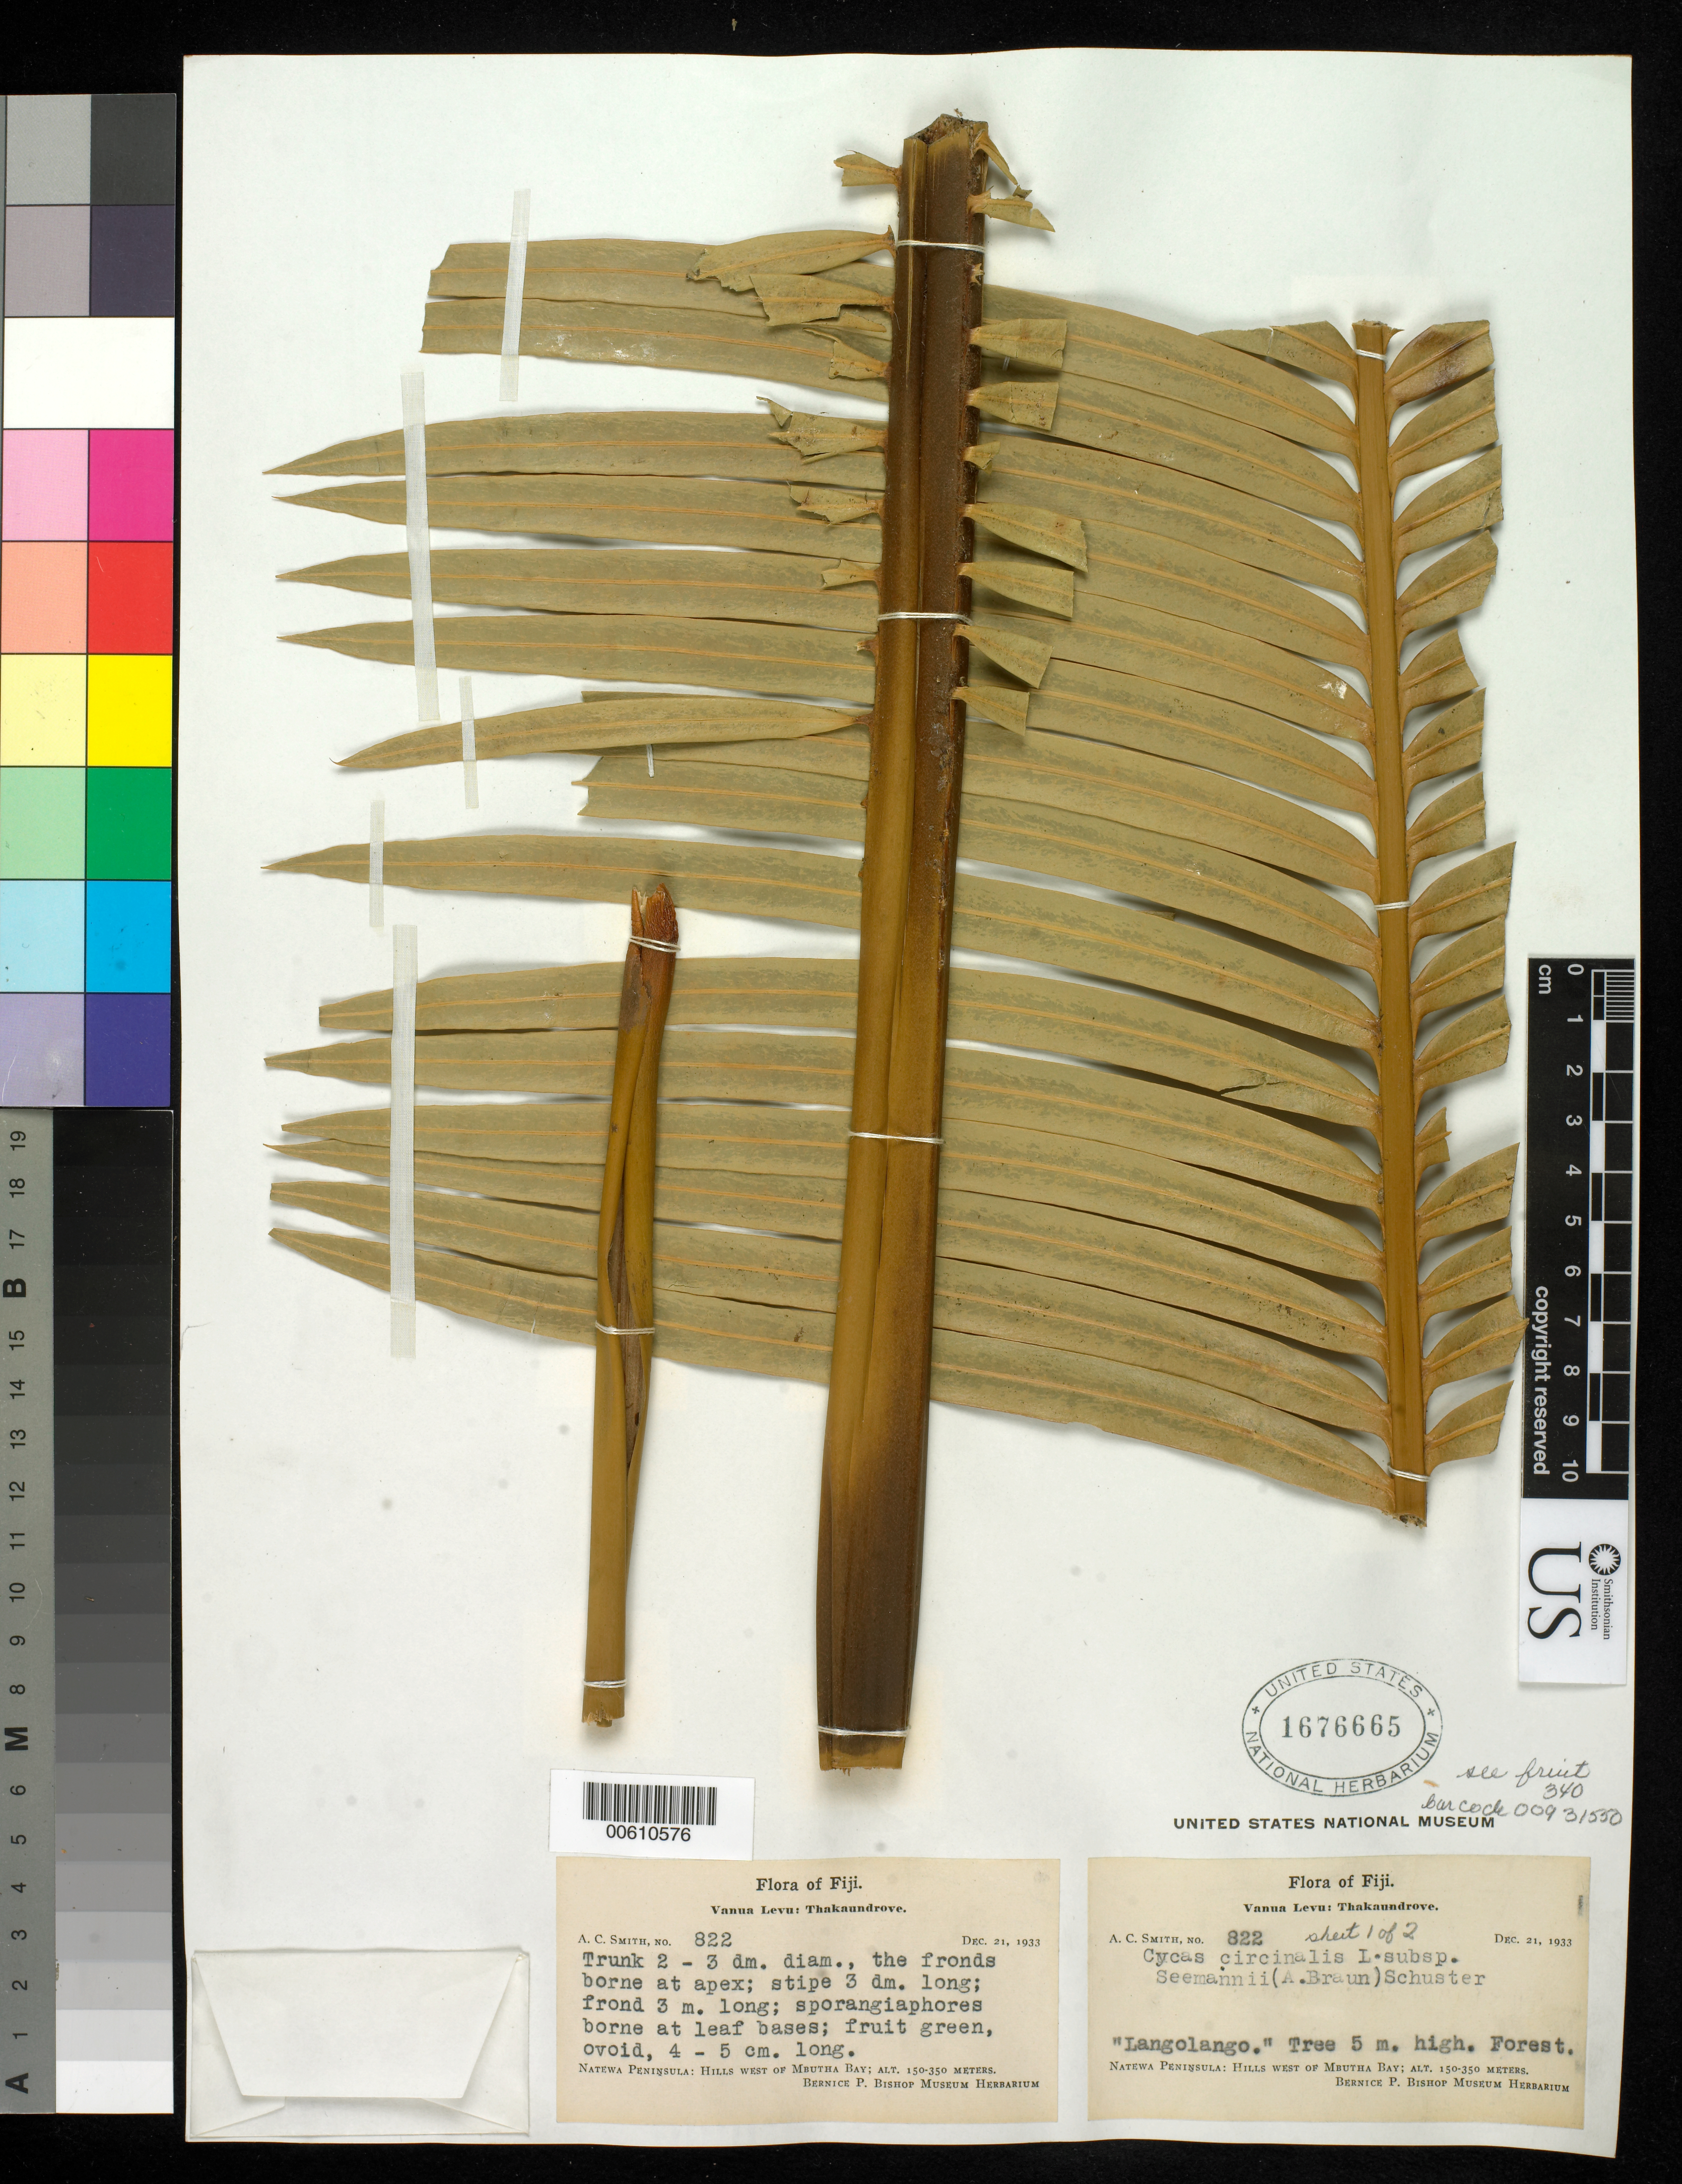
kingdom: Plantae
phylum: Tracheophyta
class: Cycadopsida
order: Cycadales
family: Cycadaceae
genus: Cycas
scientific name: Cycas celebica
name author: Miq.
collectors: A. C. Smith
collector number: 822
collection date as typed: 21 Dec 1933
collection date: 1933-12-21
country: Fiji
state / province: Northern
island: Vanua Levu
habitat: Forest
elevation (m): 150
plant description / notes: Common name: Langolango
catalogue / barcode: US 1676665